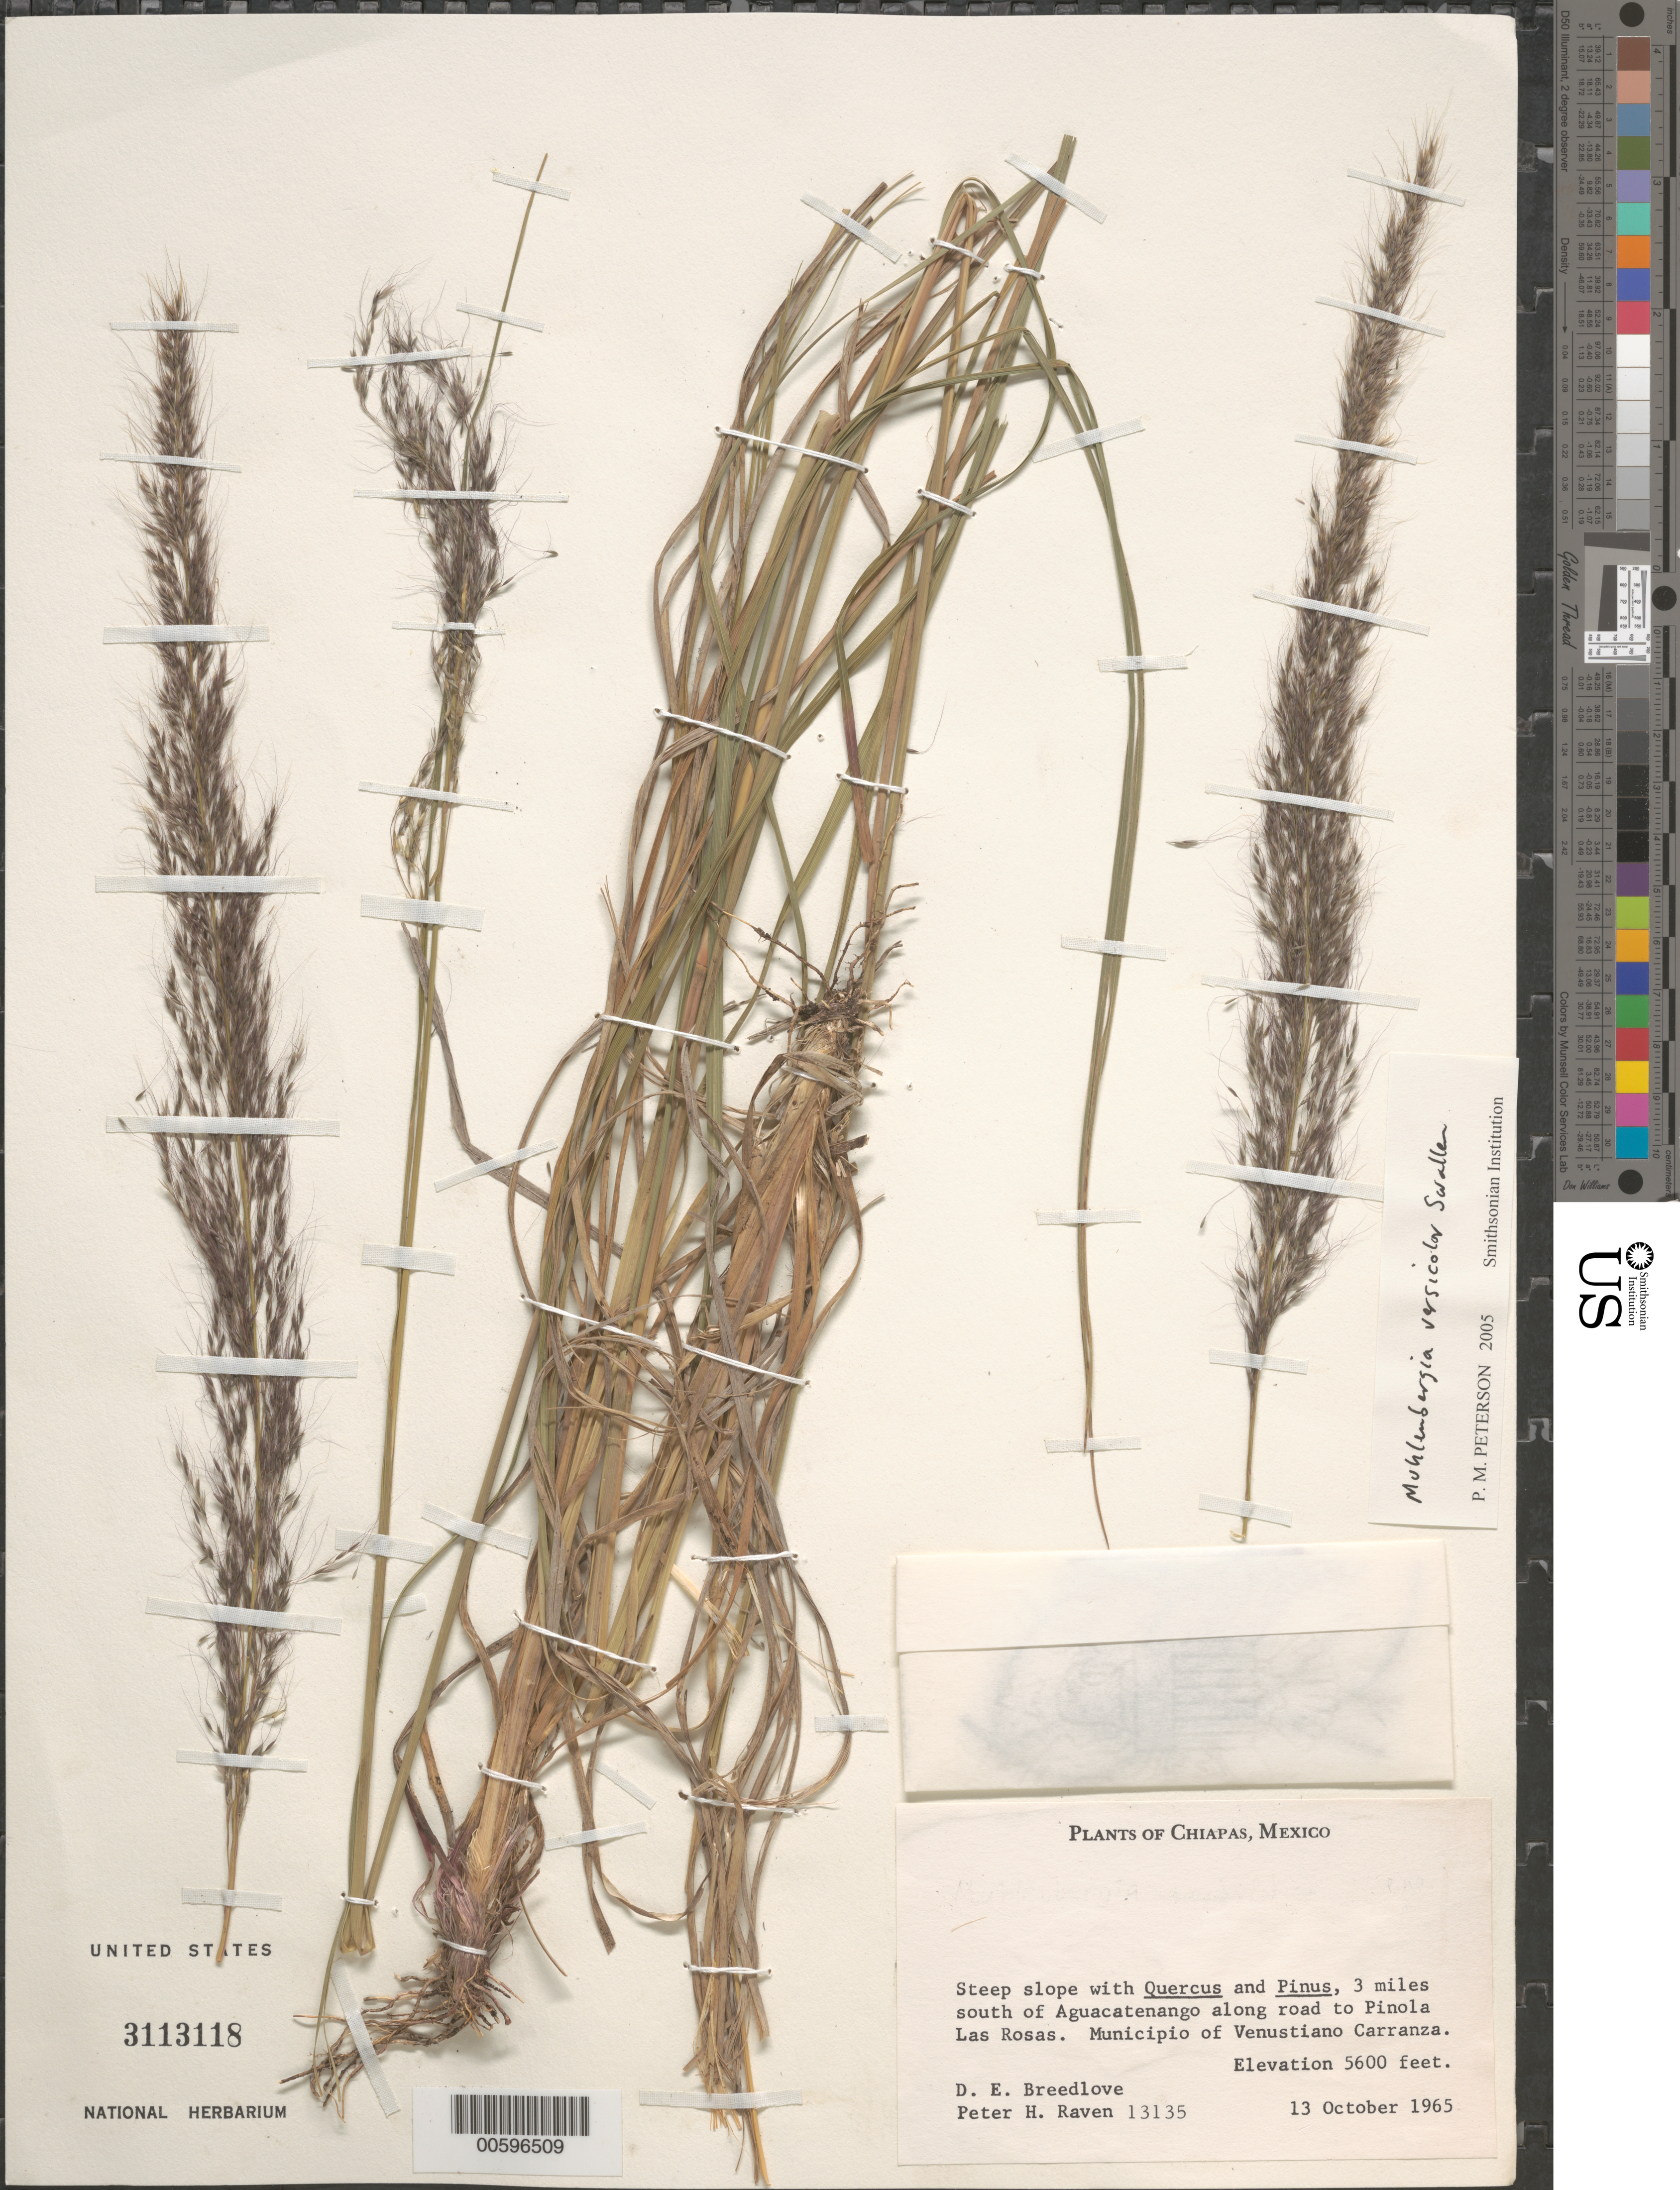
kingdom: Plantae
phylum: Tracheophyta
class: Liliopsida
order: Poales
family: Poaceae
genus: Muhlenbergia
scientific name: Muhlenbergia versicolor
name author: Swallen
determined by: Peterson, Paul M., (BOT), Smithsonian Institution - National Museum of Natural History (UNITED STATES)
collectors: D. E. Breedlove & P. H. Raven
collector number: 13135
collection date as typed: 13 Oct 1965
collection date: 1965-10-13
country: Mexico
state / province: Chiapas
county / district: Venustiano Carranza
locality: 3 mi S of Aguacatenango along road to Pinola Las Rosas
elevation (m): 1707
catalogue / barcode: US 3113118